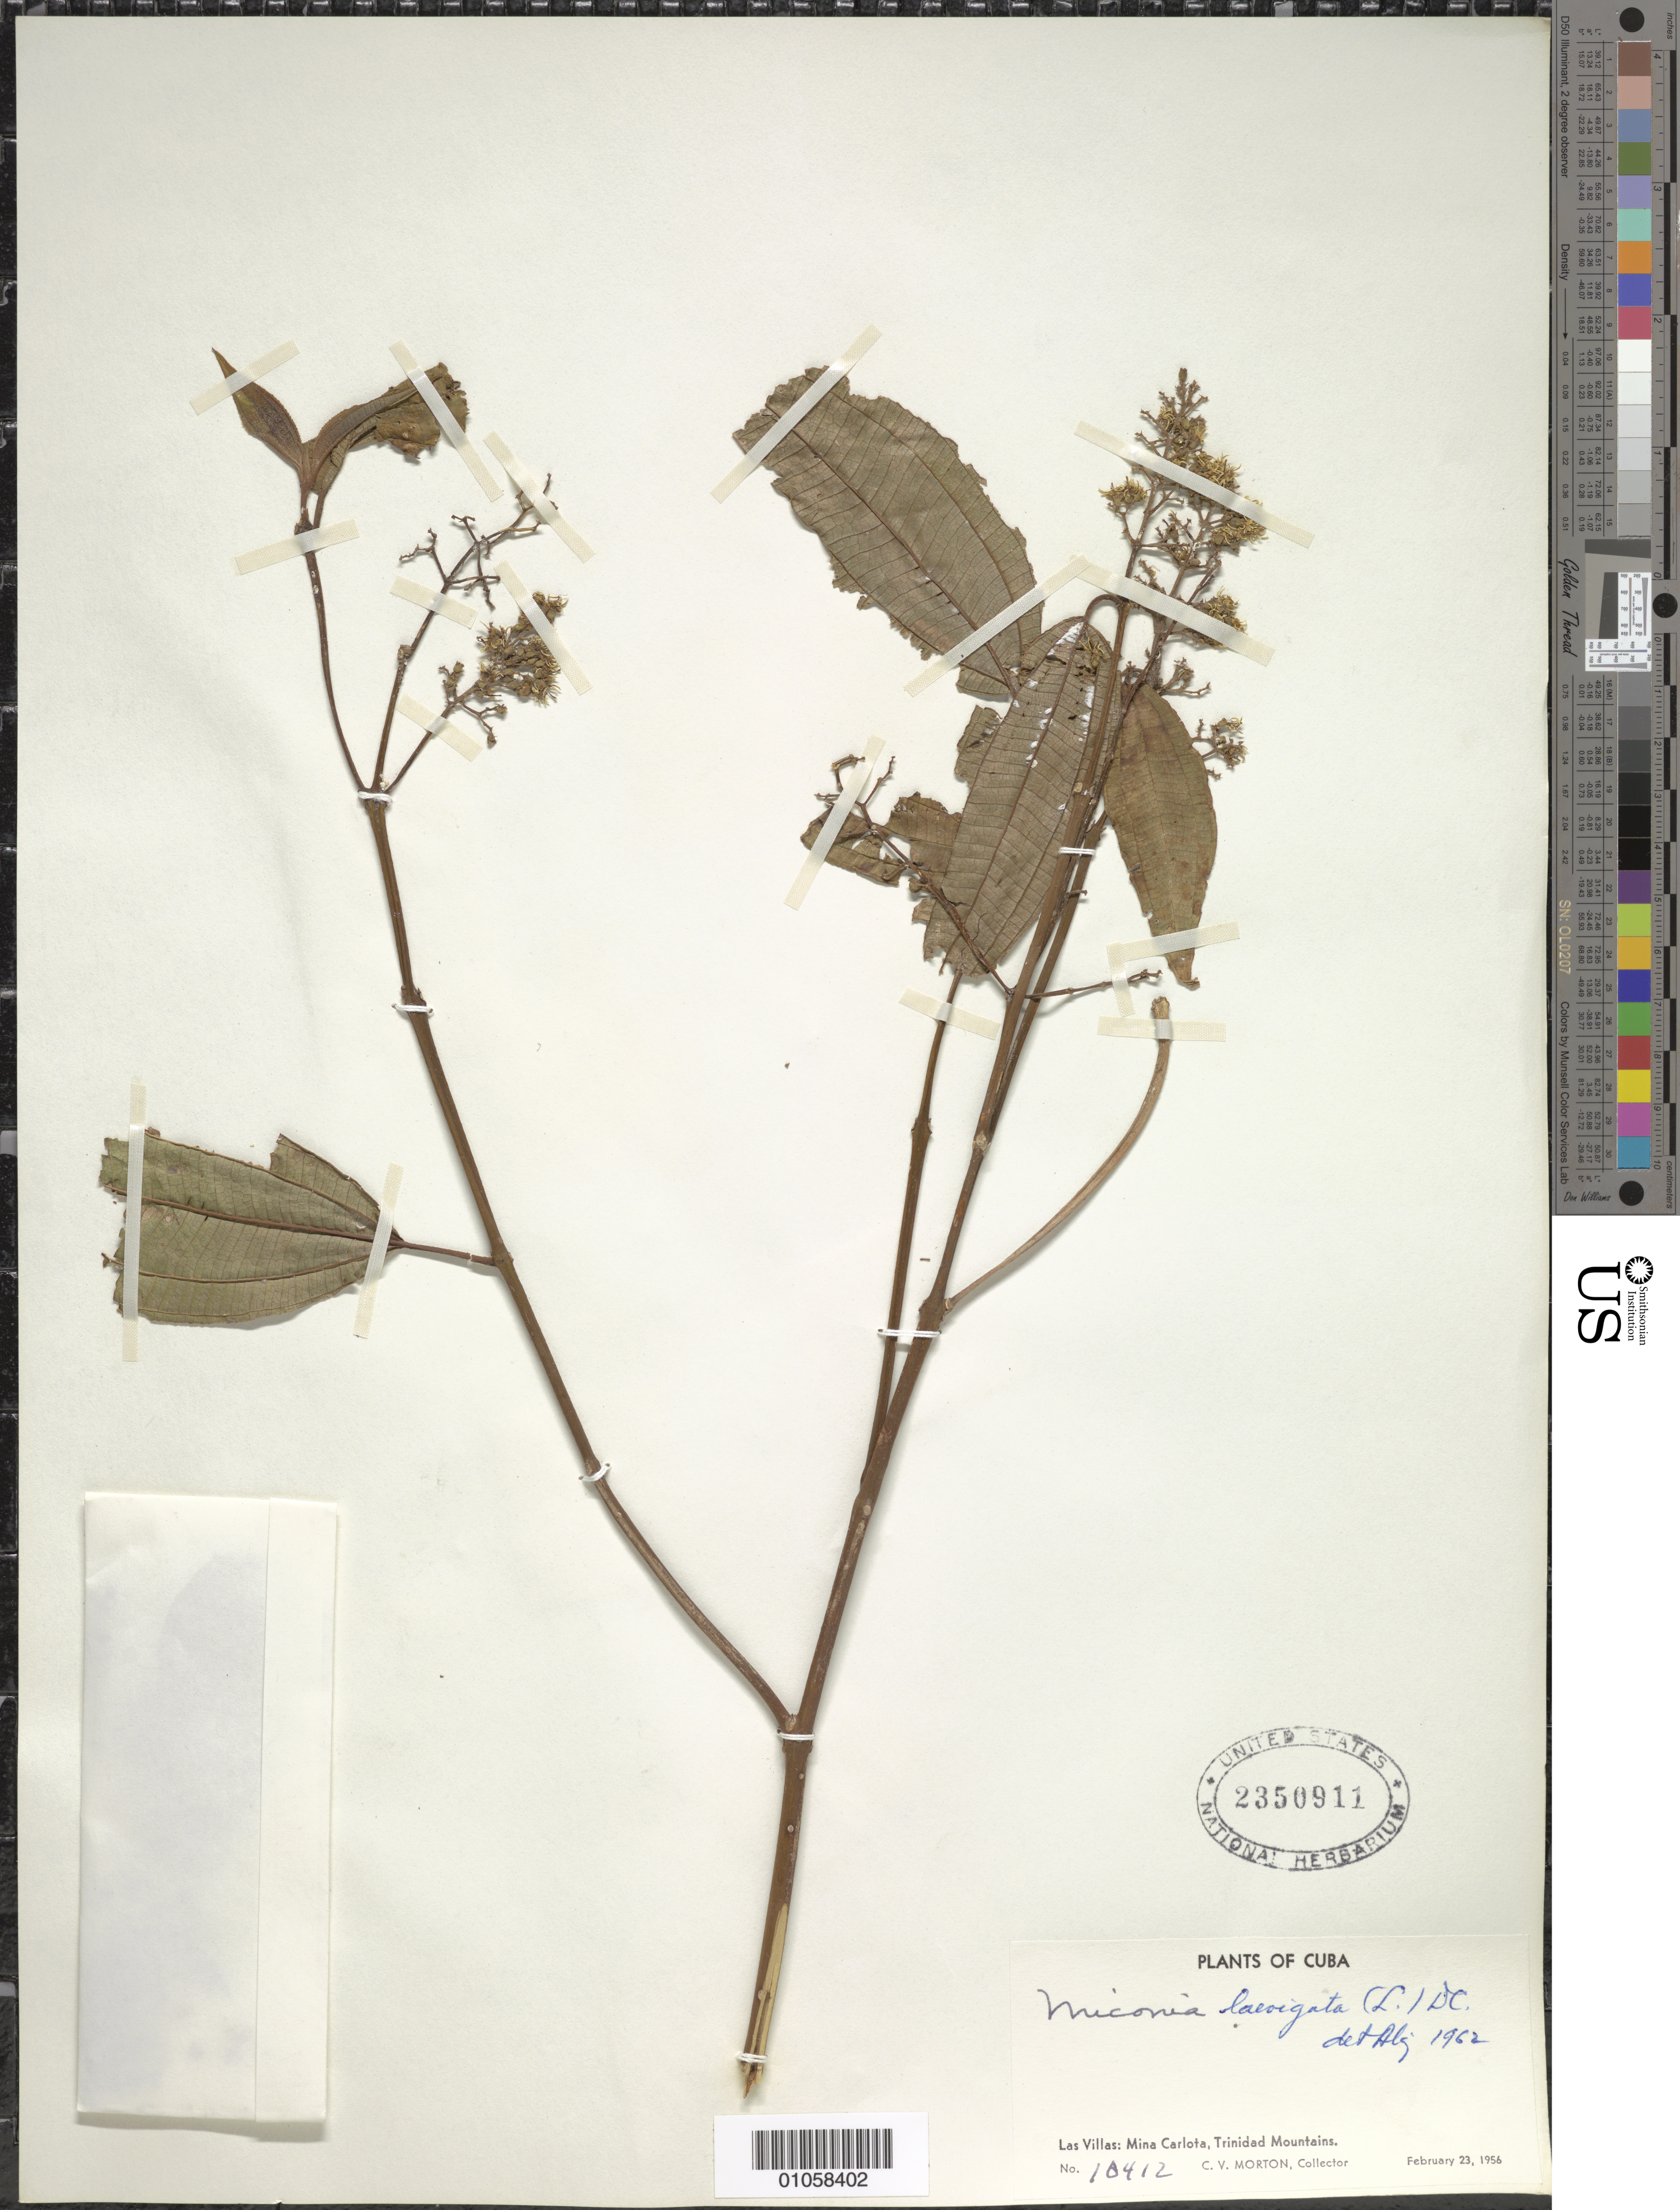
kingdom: Plantae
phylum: Tracheophyta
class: Magnoliopsida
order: Myrtales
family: Melastomataceae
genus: Miconia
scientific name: Miconia laevigata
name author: (L.) D. Don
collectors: C. V. Morton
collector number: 10412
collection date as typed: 23 Feb 1956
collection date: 1956-02-23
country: Cuba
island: Cuba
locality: Trinidad Mountains, Las Villas, Mina Carlota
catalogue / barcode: US 2350911